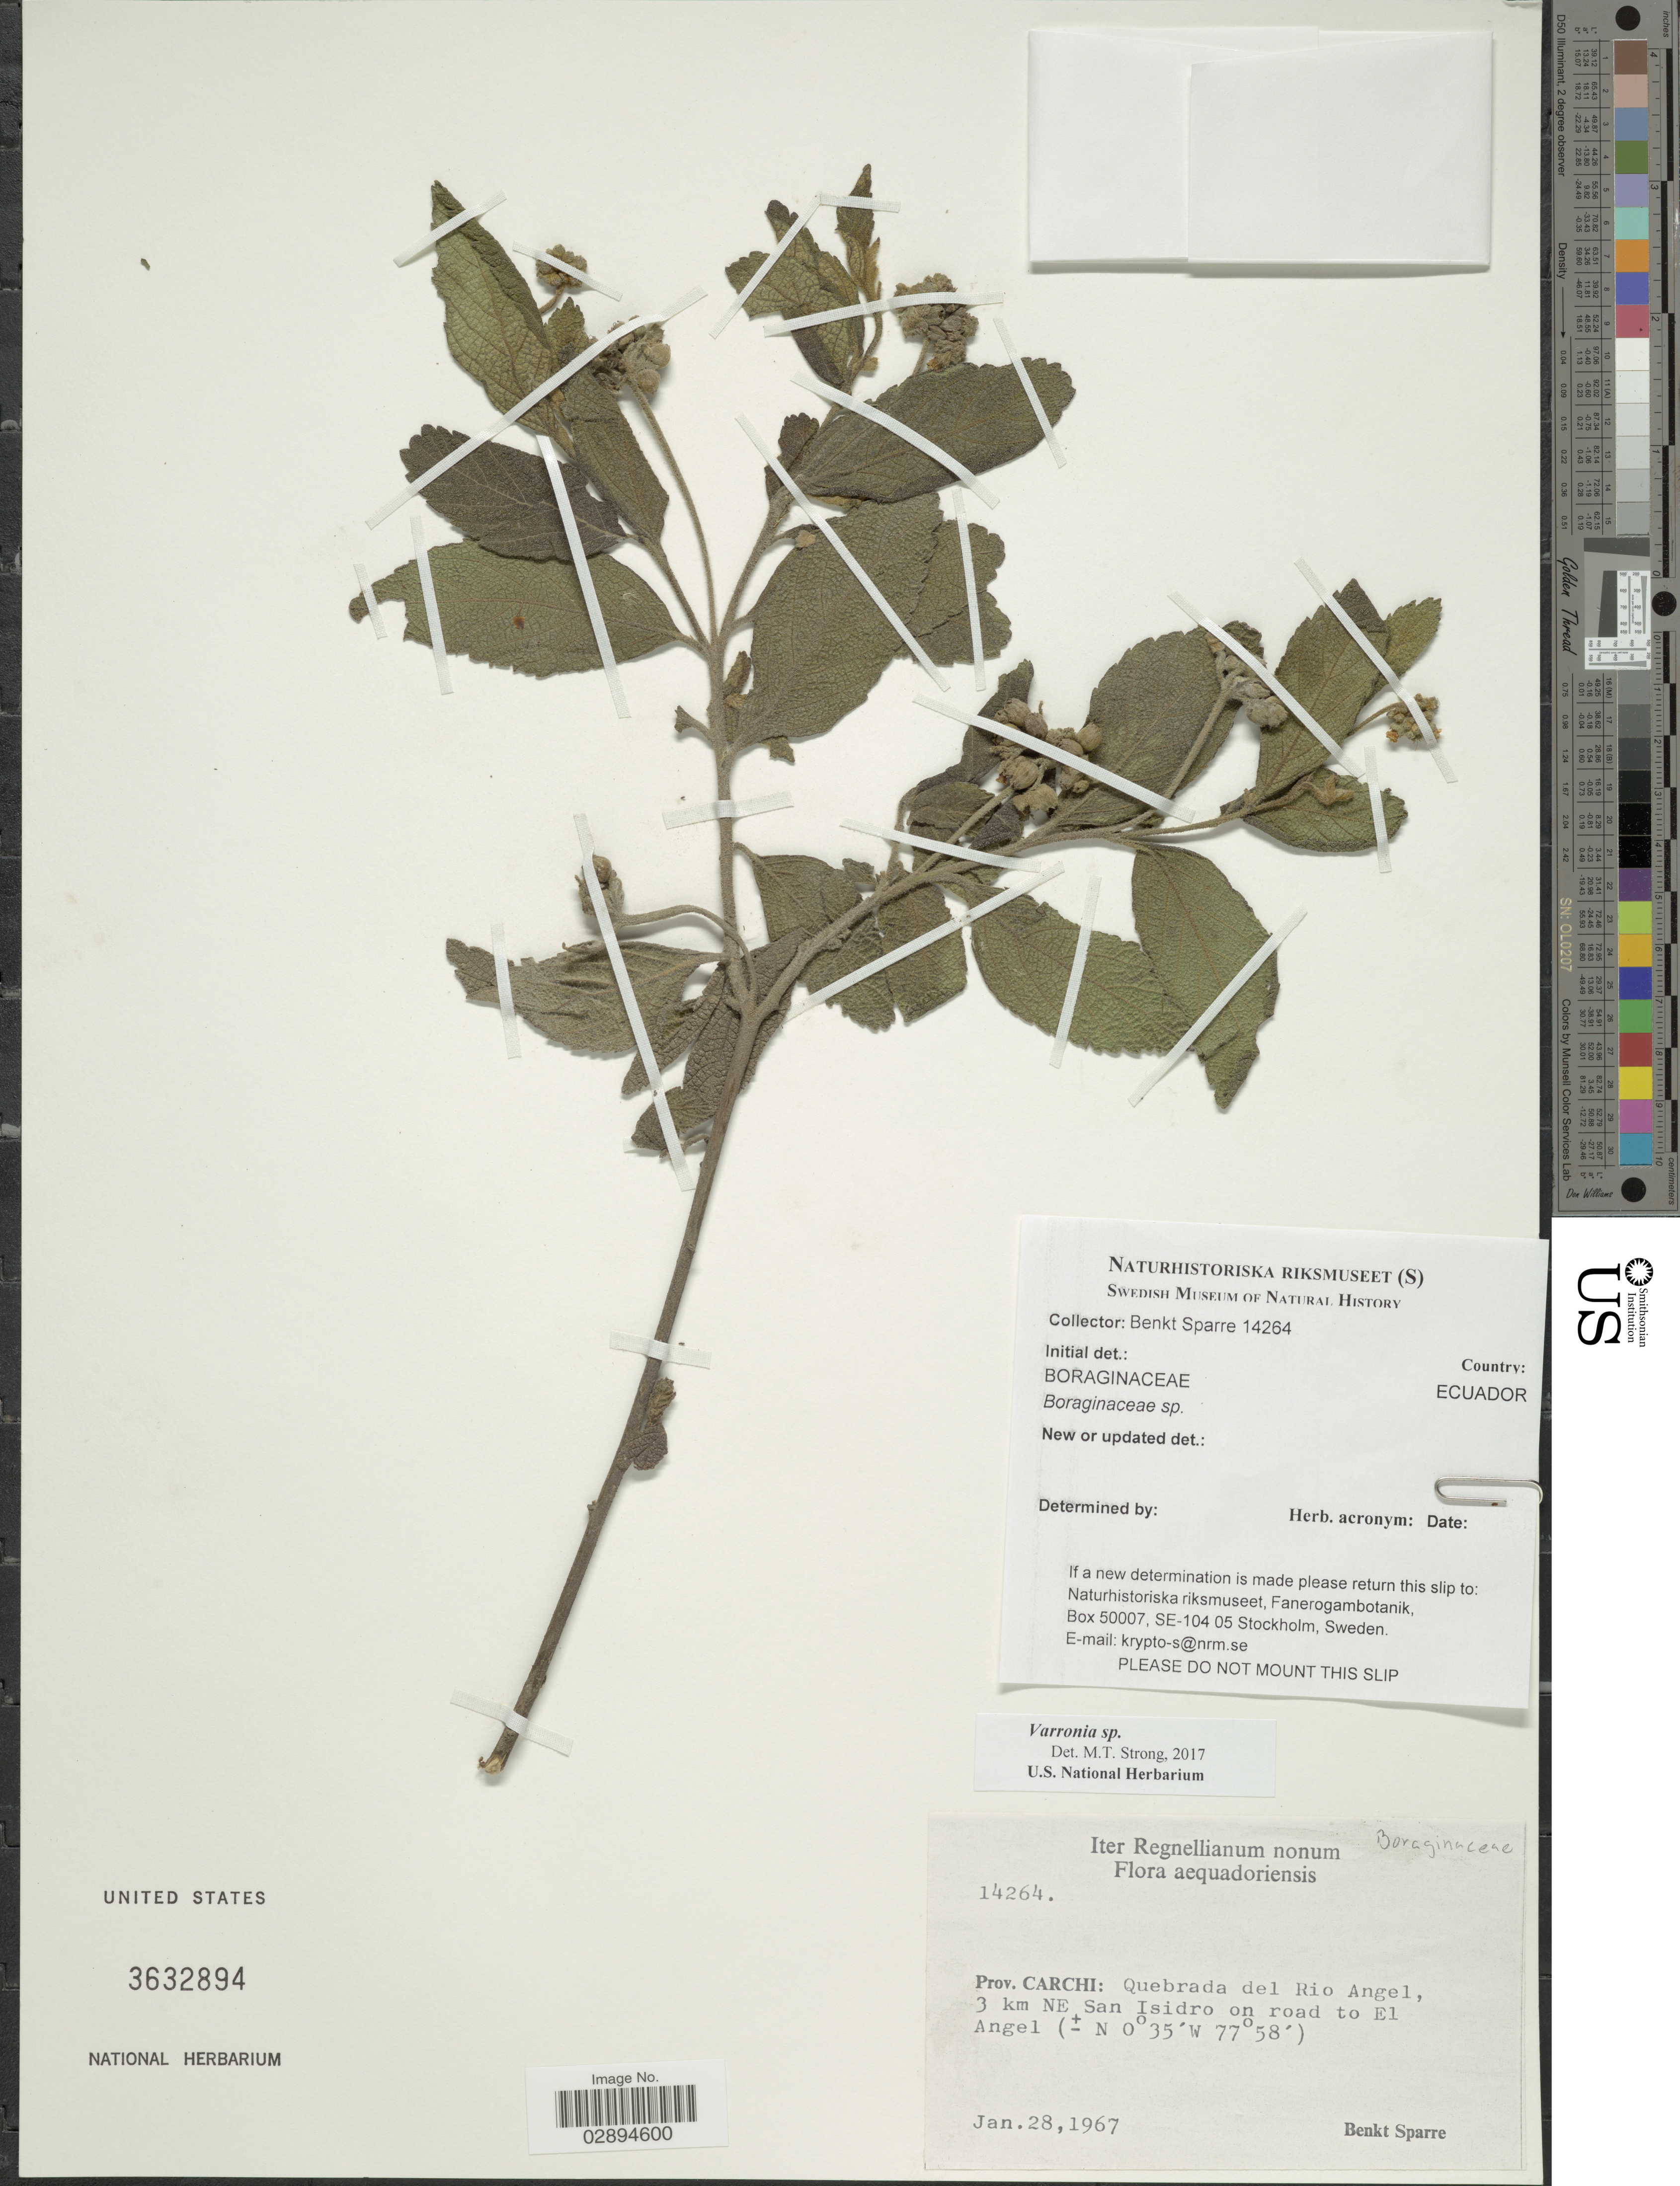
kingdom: Plantae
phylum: Tracheophyta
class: Magnoliopsida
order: Boraginales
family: Cordiaceae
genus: Varronia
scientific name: Varronia sp.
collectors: B. Sparre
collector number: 14264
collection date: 1967-01-28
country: Ecuador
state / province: Carchi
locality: Prov. Carchi: Quebrada del Rio Angel, 3 km NE San Isidro on road to El Angel.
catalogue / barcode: US 3632894